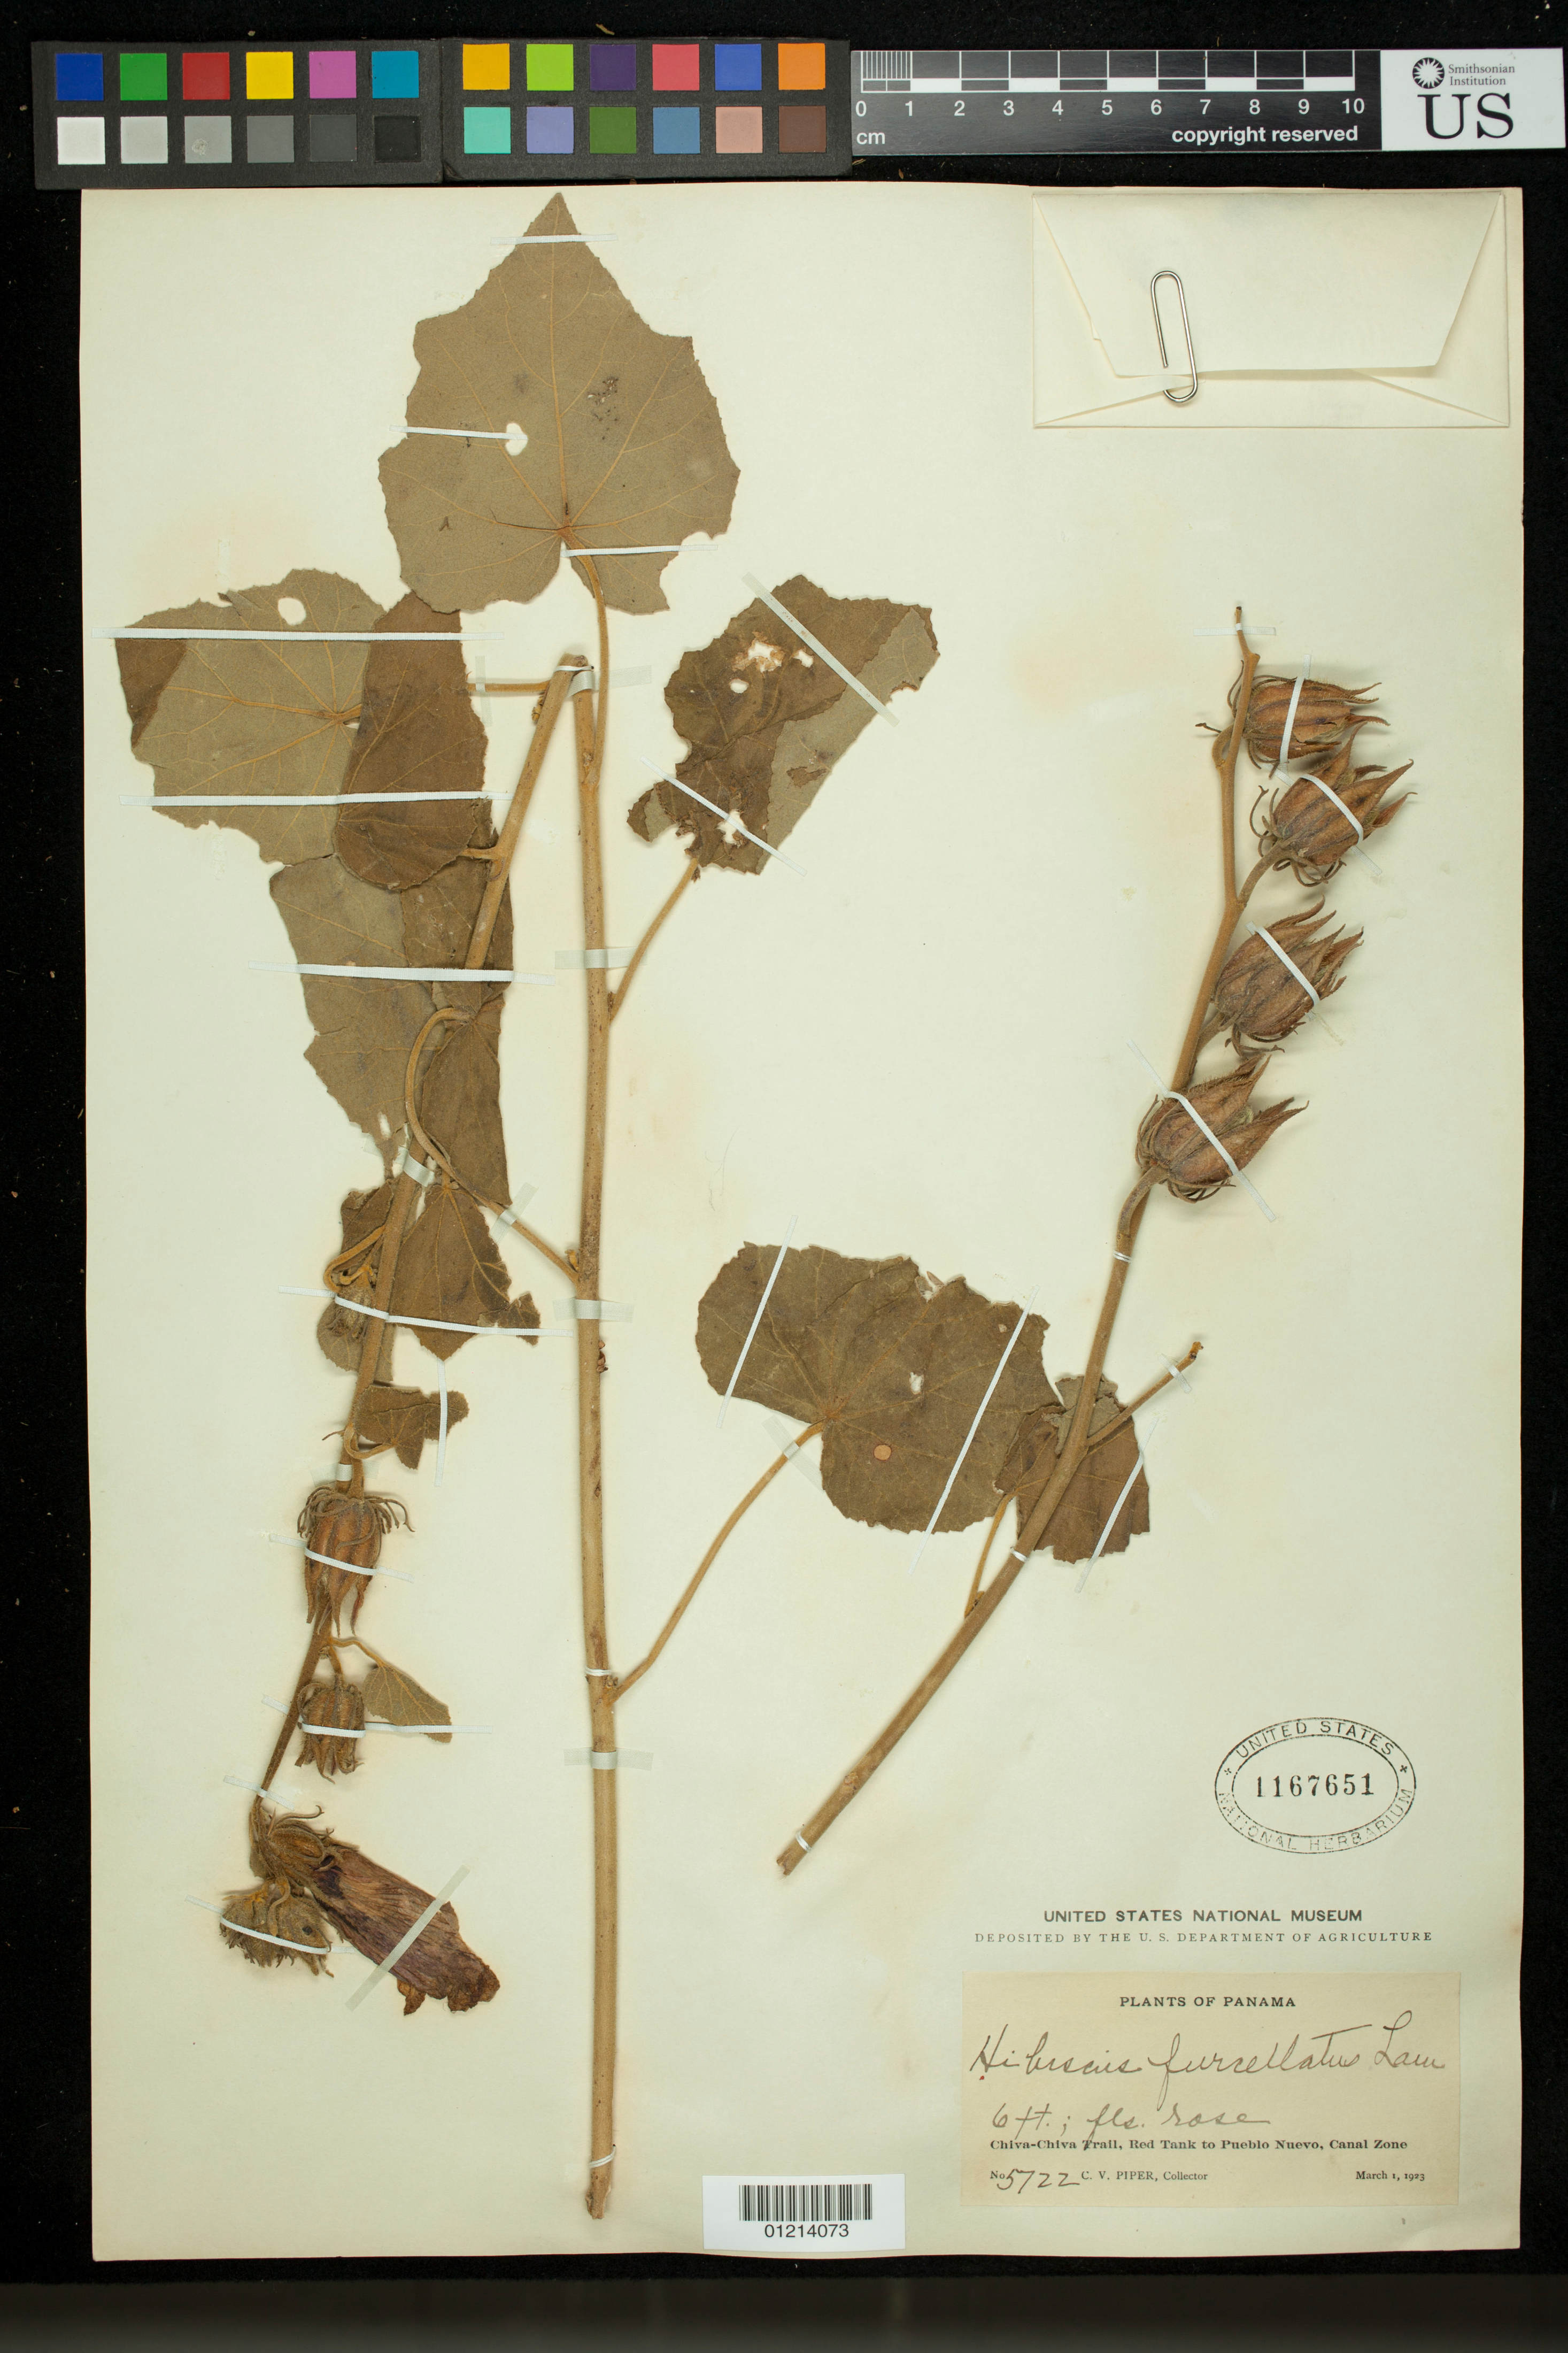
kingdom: Plantae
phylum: Tracheophyta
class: Magnoliopsida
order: Malvales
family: Malvaceae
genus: Sabdariffa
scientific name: Sabdariffa maculata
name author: (Lam.) M.M. Hanes & R.L. Barrett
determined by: Dorr, Laurence J., Curator (BOT), Smithsonian Institution - National Museum of Natural History (UNITED STATES)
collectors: C. V. Piper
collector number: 5722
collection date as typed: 03 Jan 1923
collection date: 1923-01-03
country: Panama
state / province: Panamá / Panamá Oeste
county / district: Canal Zone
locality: Chiva-Chiva Trail, Red Tank to Pueblo Nuevo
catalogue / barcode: US 1167651